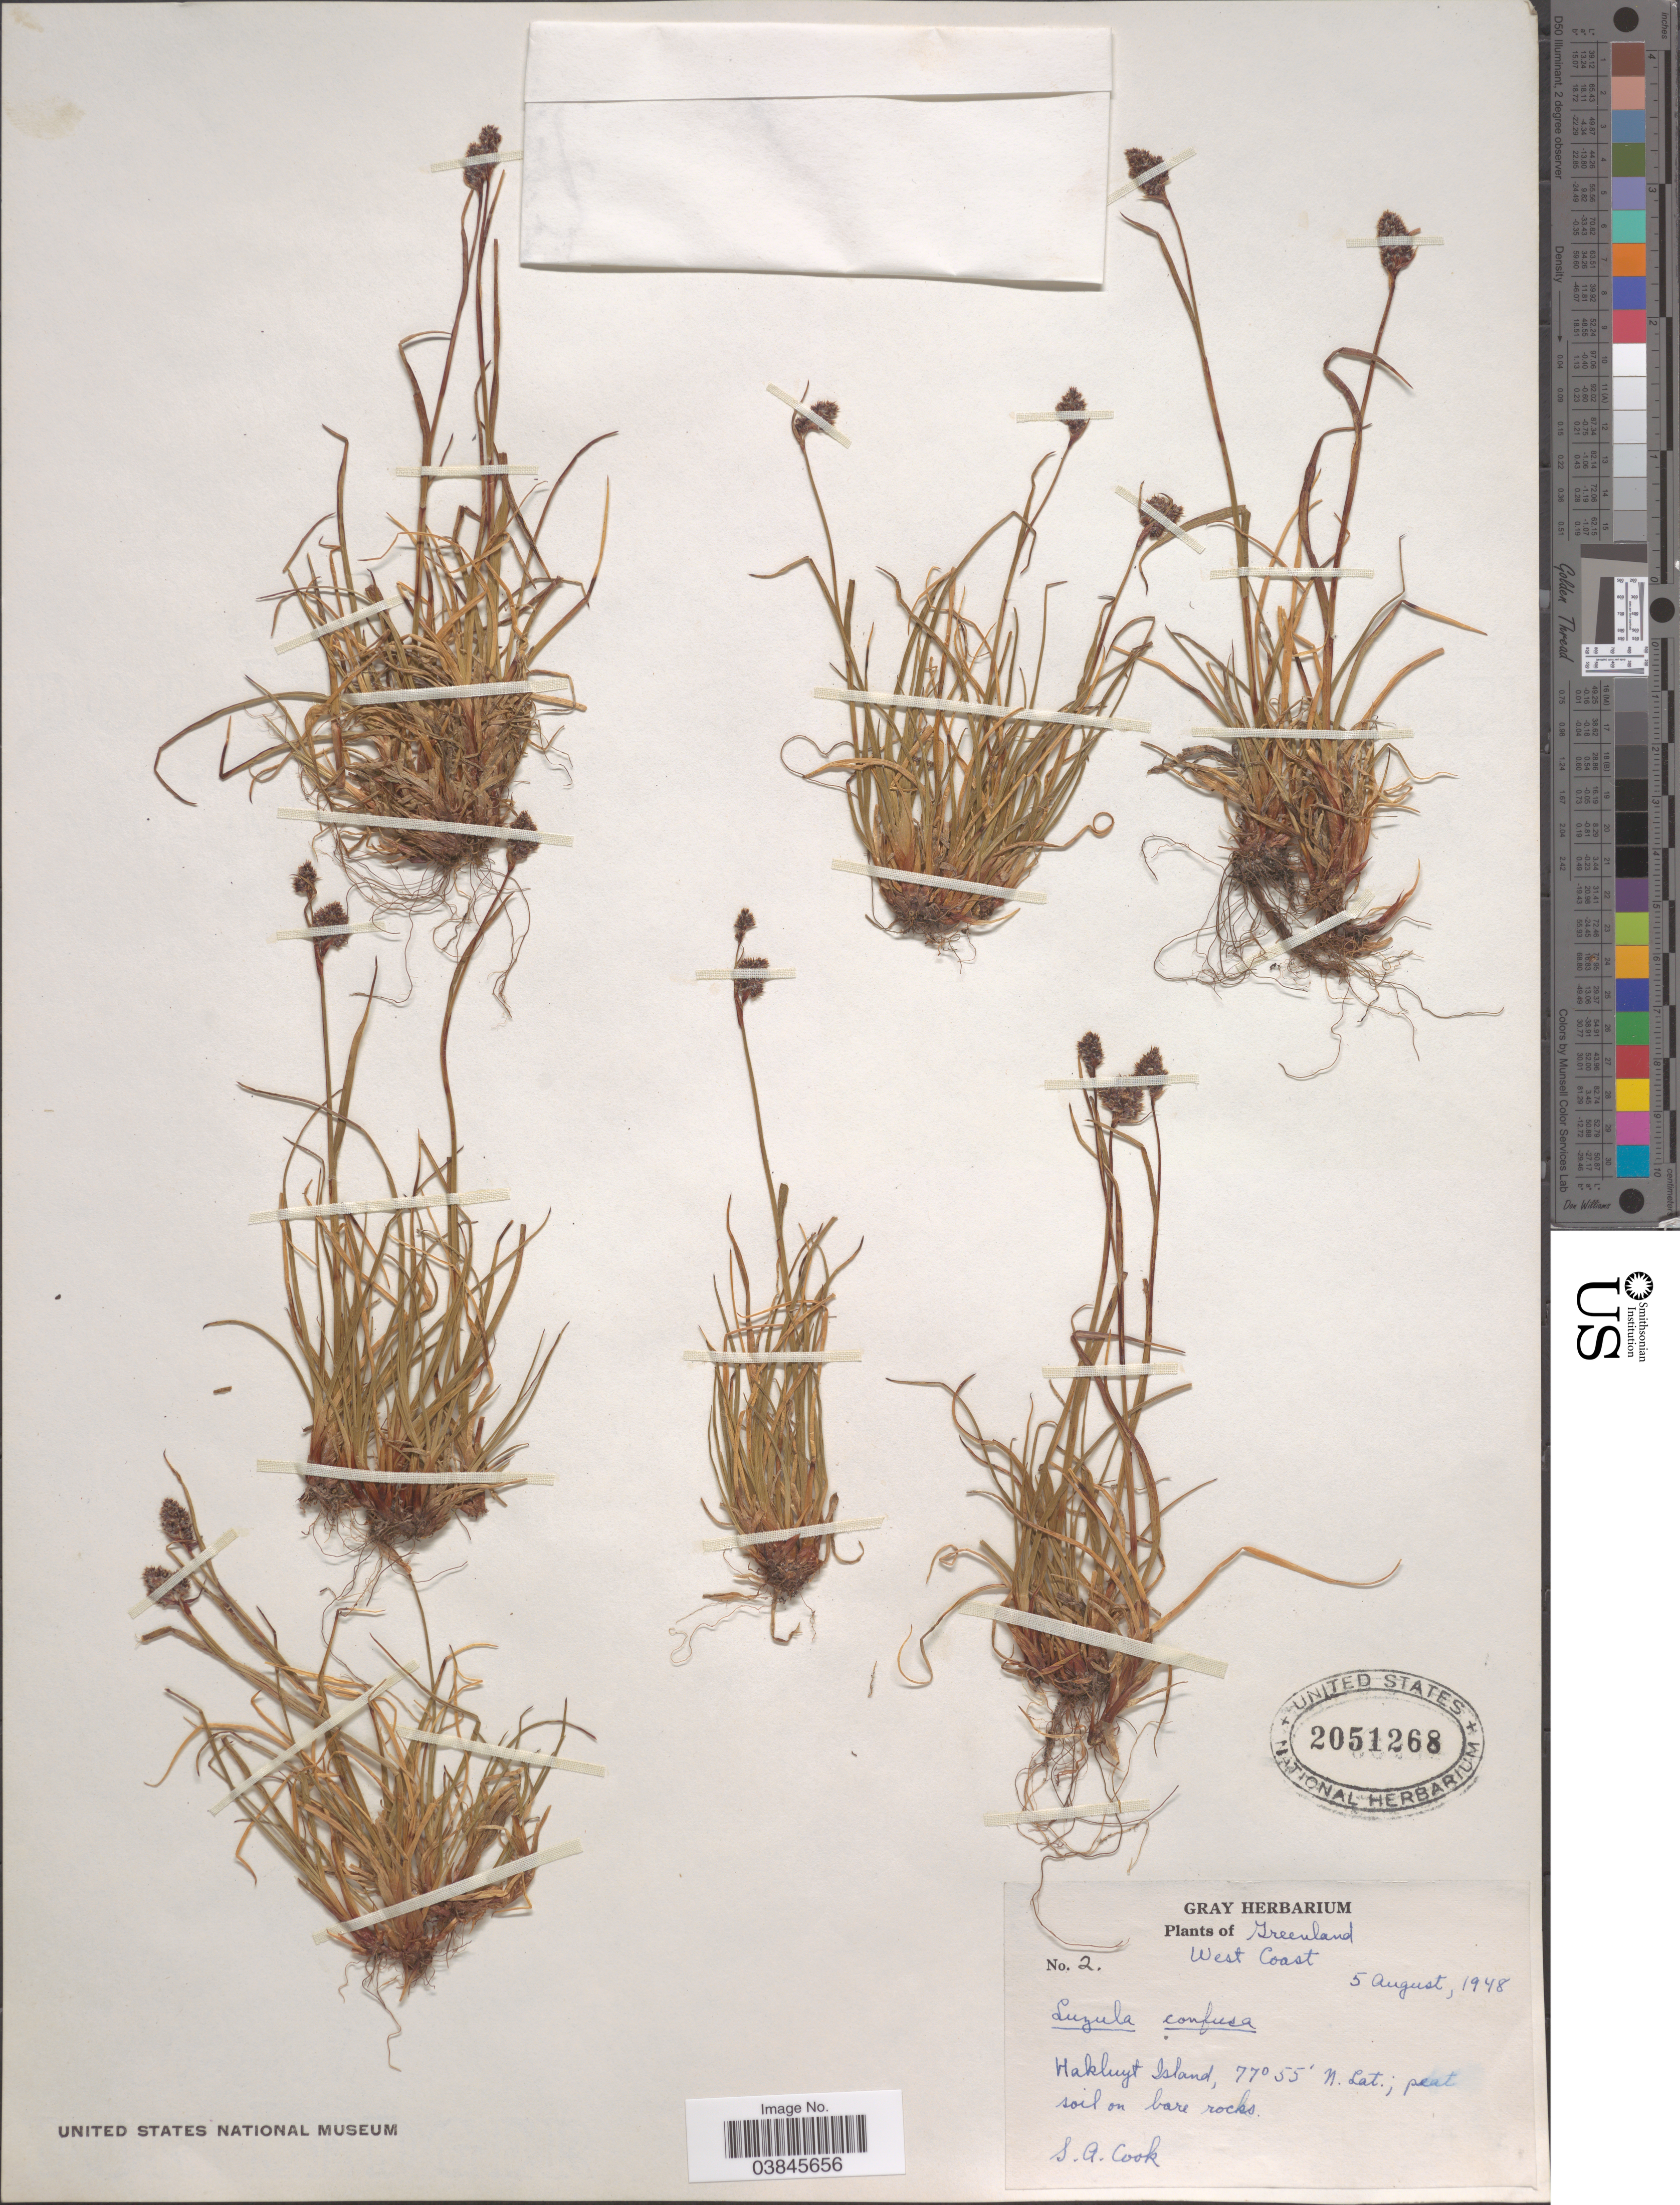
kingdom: Plantae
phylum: Tracheophyta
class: Liliopsida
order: Poales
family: Juncaceae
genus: Luzula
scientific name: Luzula confusa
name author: Lindeb.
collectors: S. A. Cook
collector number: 2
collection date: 1948-08-05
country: Greenland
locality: West Coast. Hakluyt Island.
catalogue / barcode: US 2051268